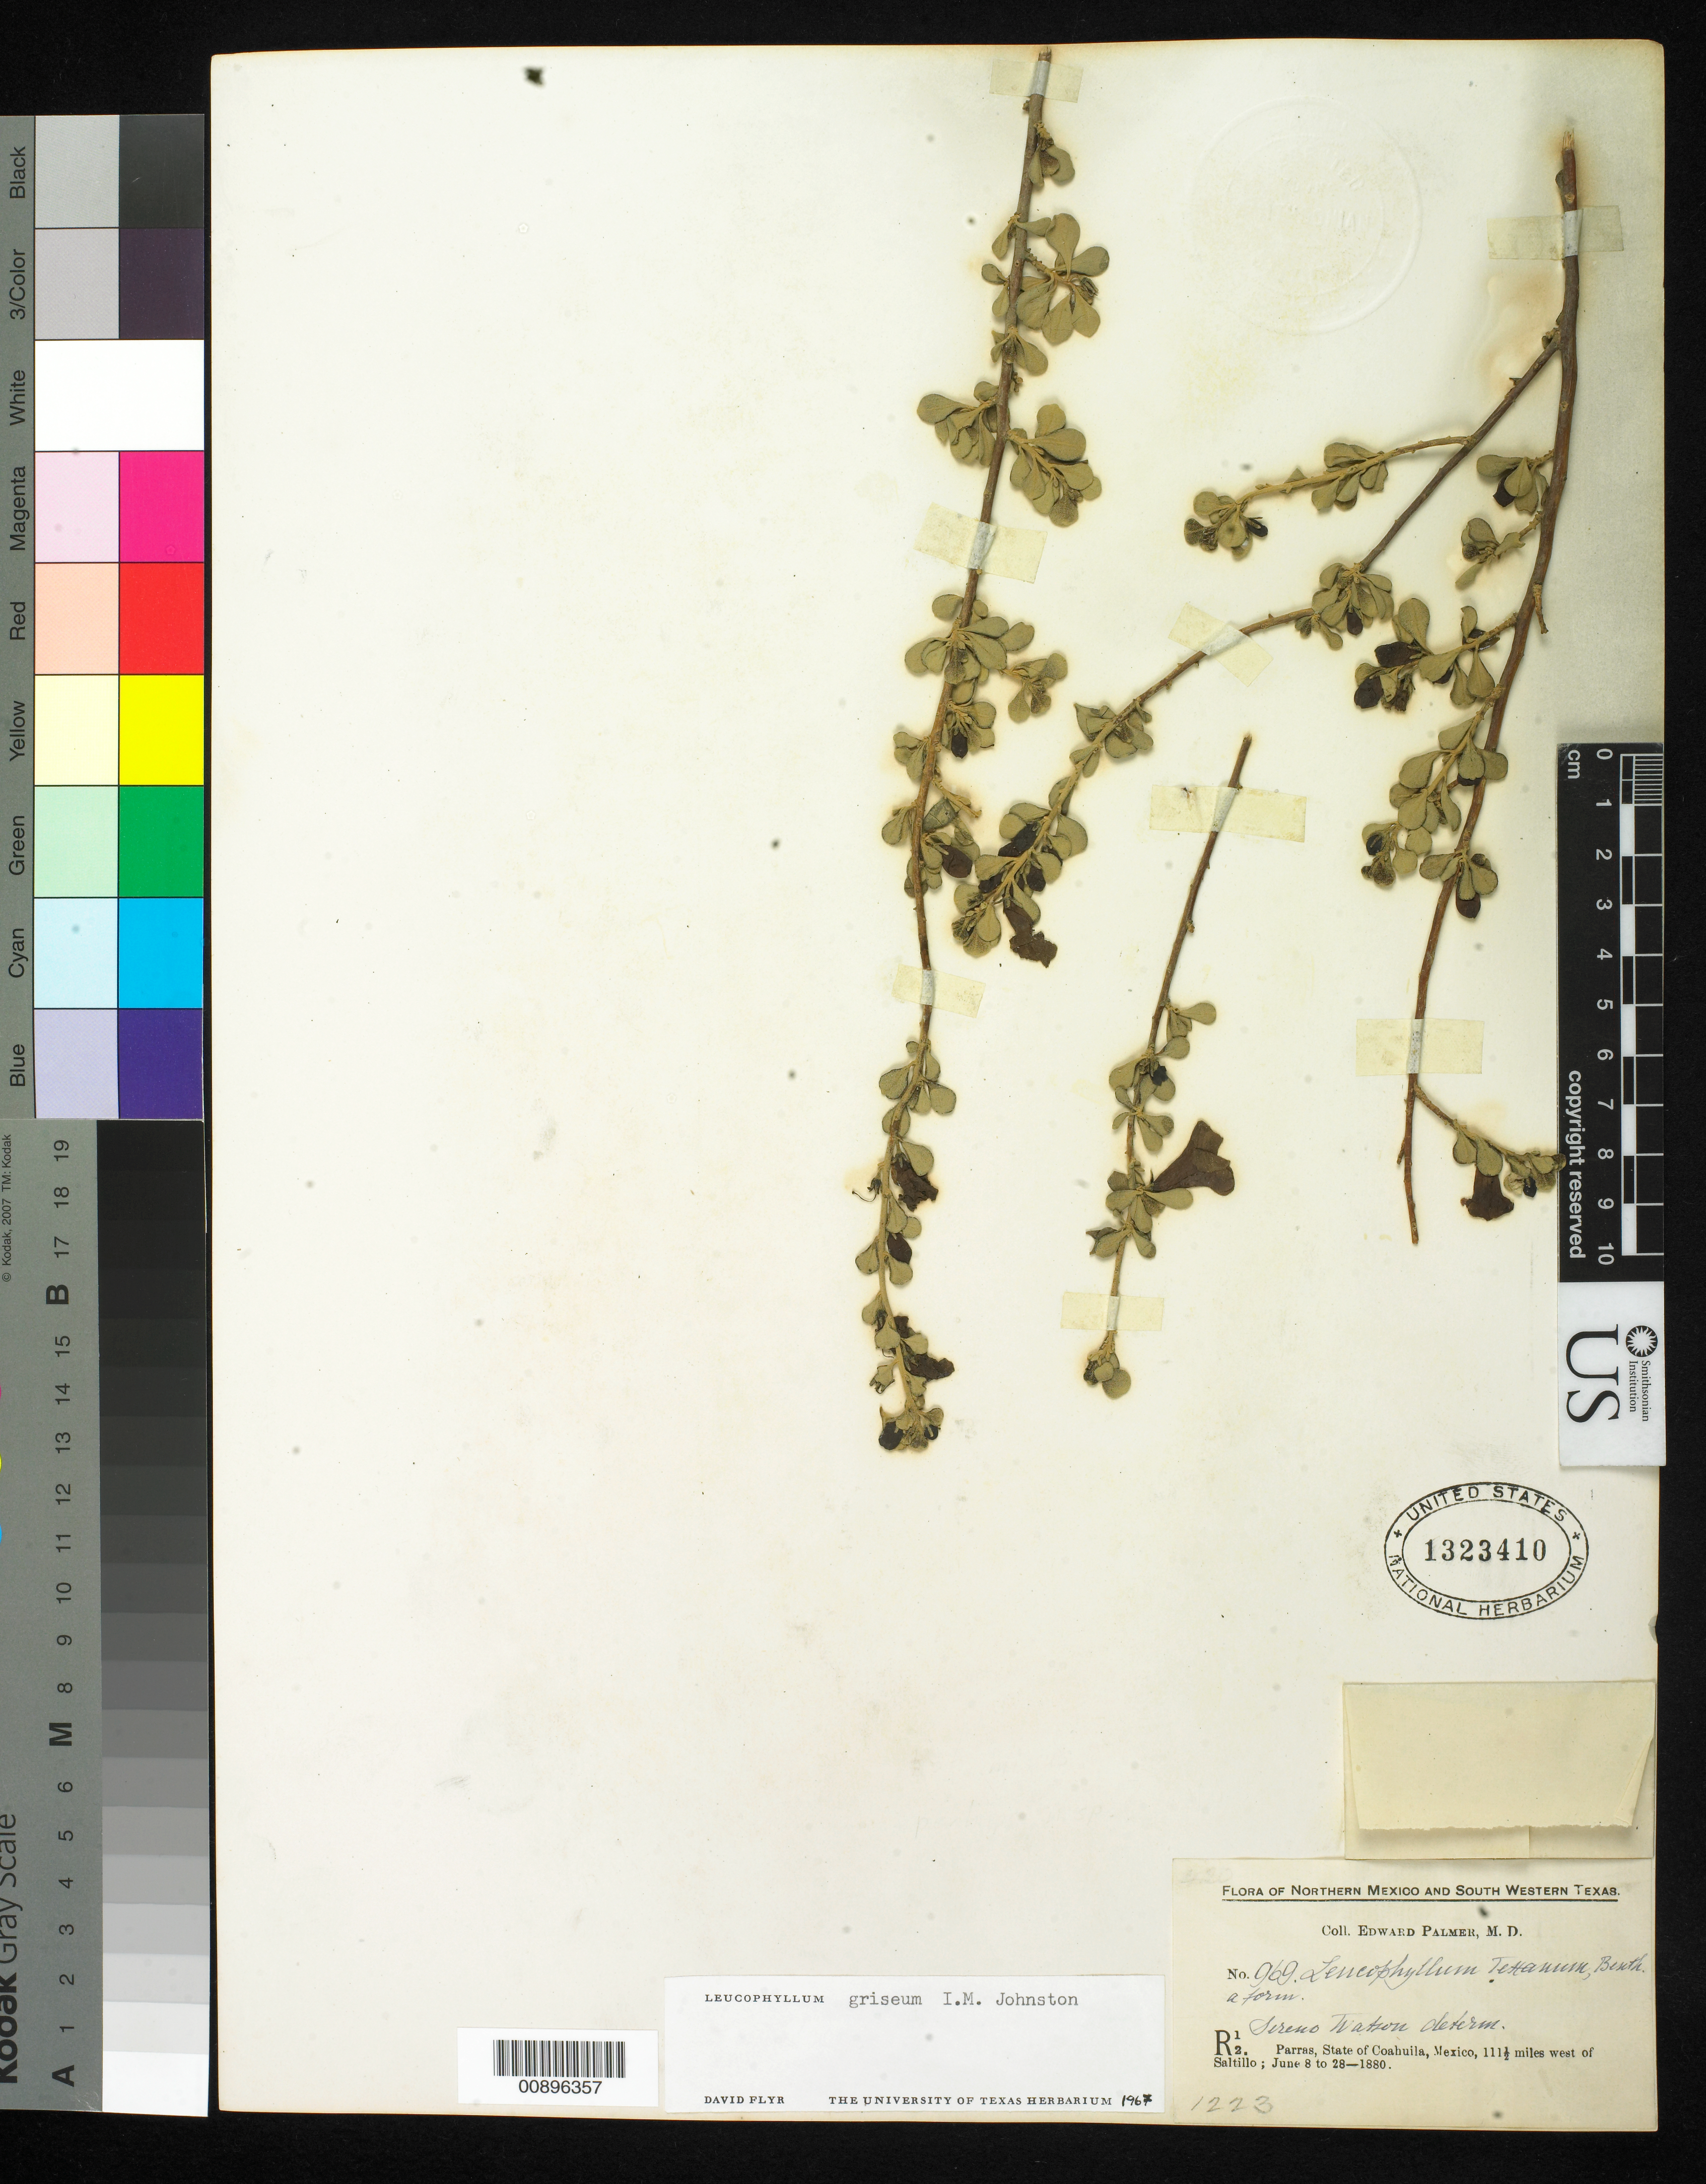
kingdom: Plantae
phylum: Tracheophyta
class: Magnoliopsida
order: Lamiales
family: Scrophulariaceae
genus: Leucophyllum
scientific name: Leucophyllum griseum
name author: I.M. Johnst.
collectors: E. Palmer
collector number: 969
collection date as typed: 08 Jun 1880 to 28 Jun 1880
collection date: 1880-06-08/1880-06-28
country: Mexico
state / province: Coahuila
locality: R12. Parras, Coahuila, 111½ miles west of Saltillo.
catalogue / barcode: US 1323410